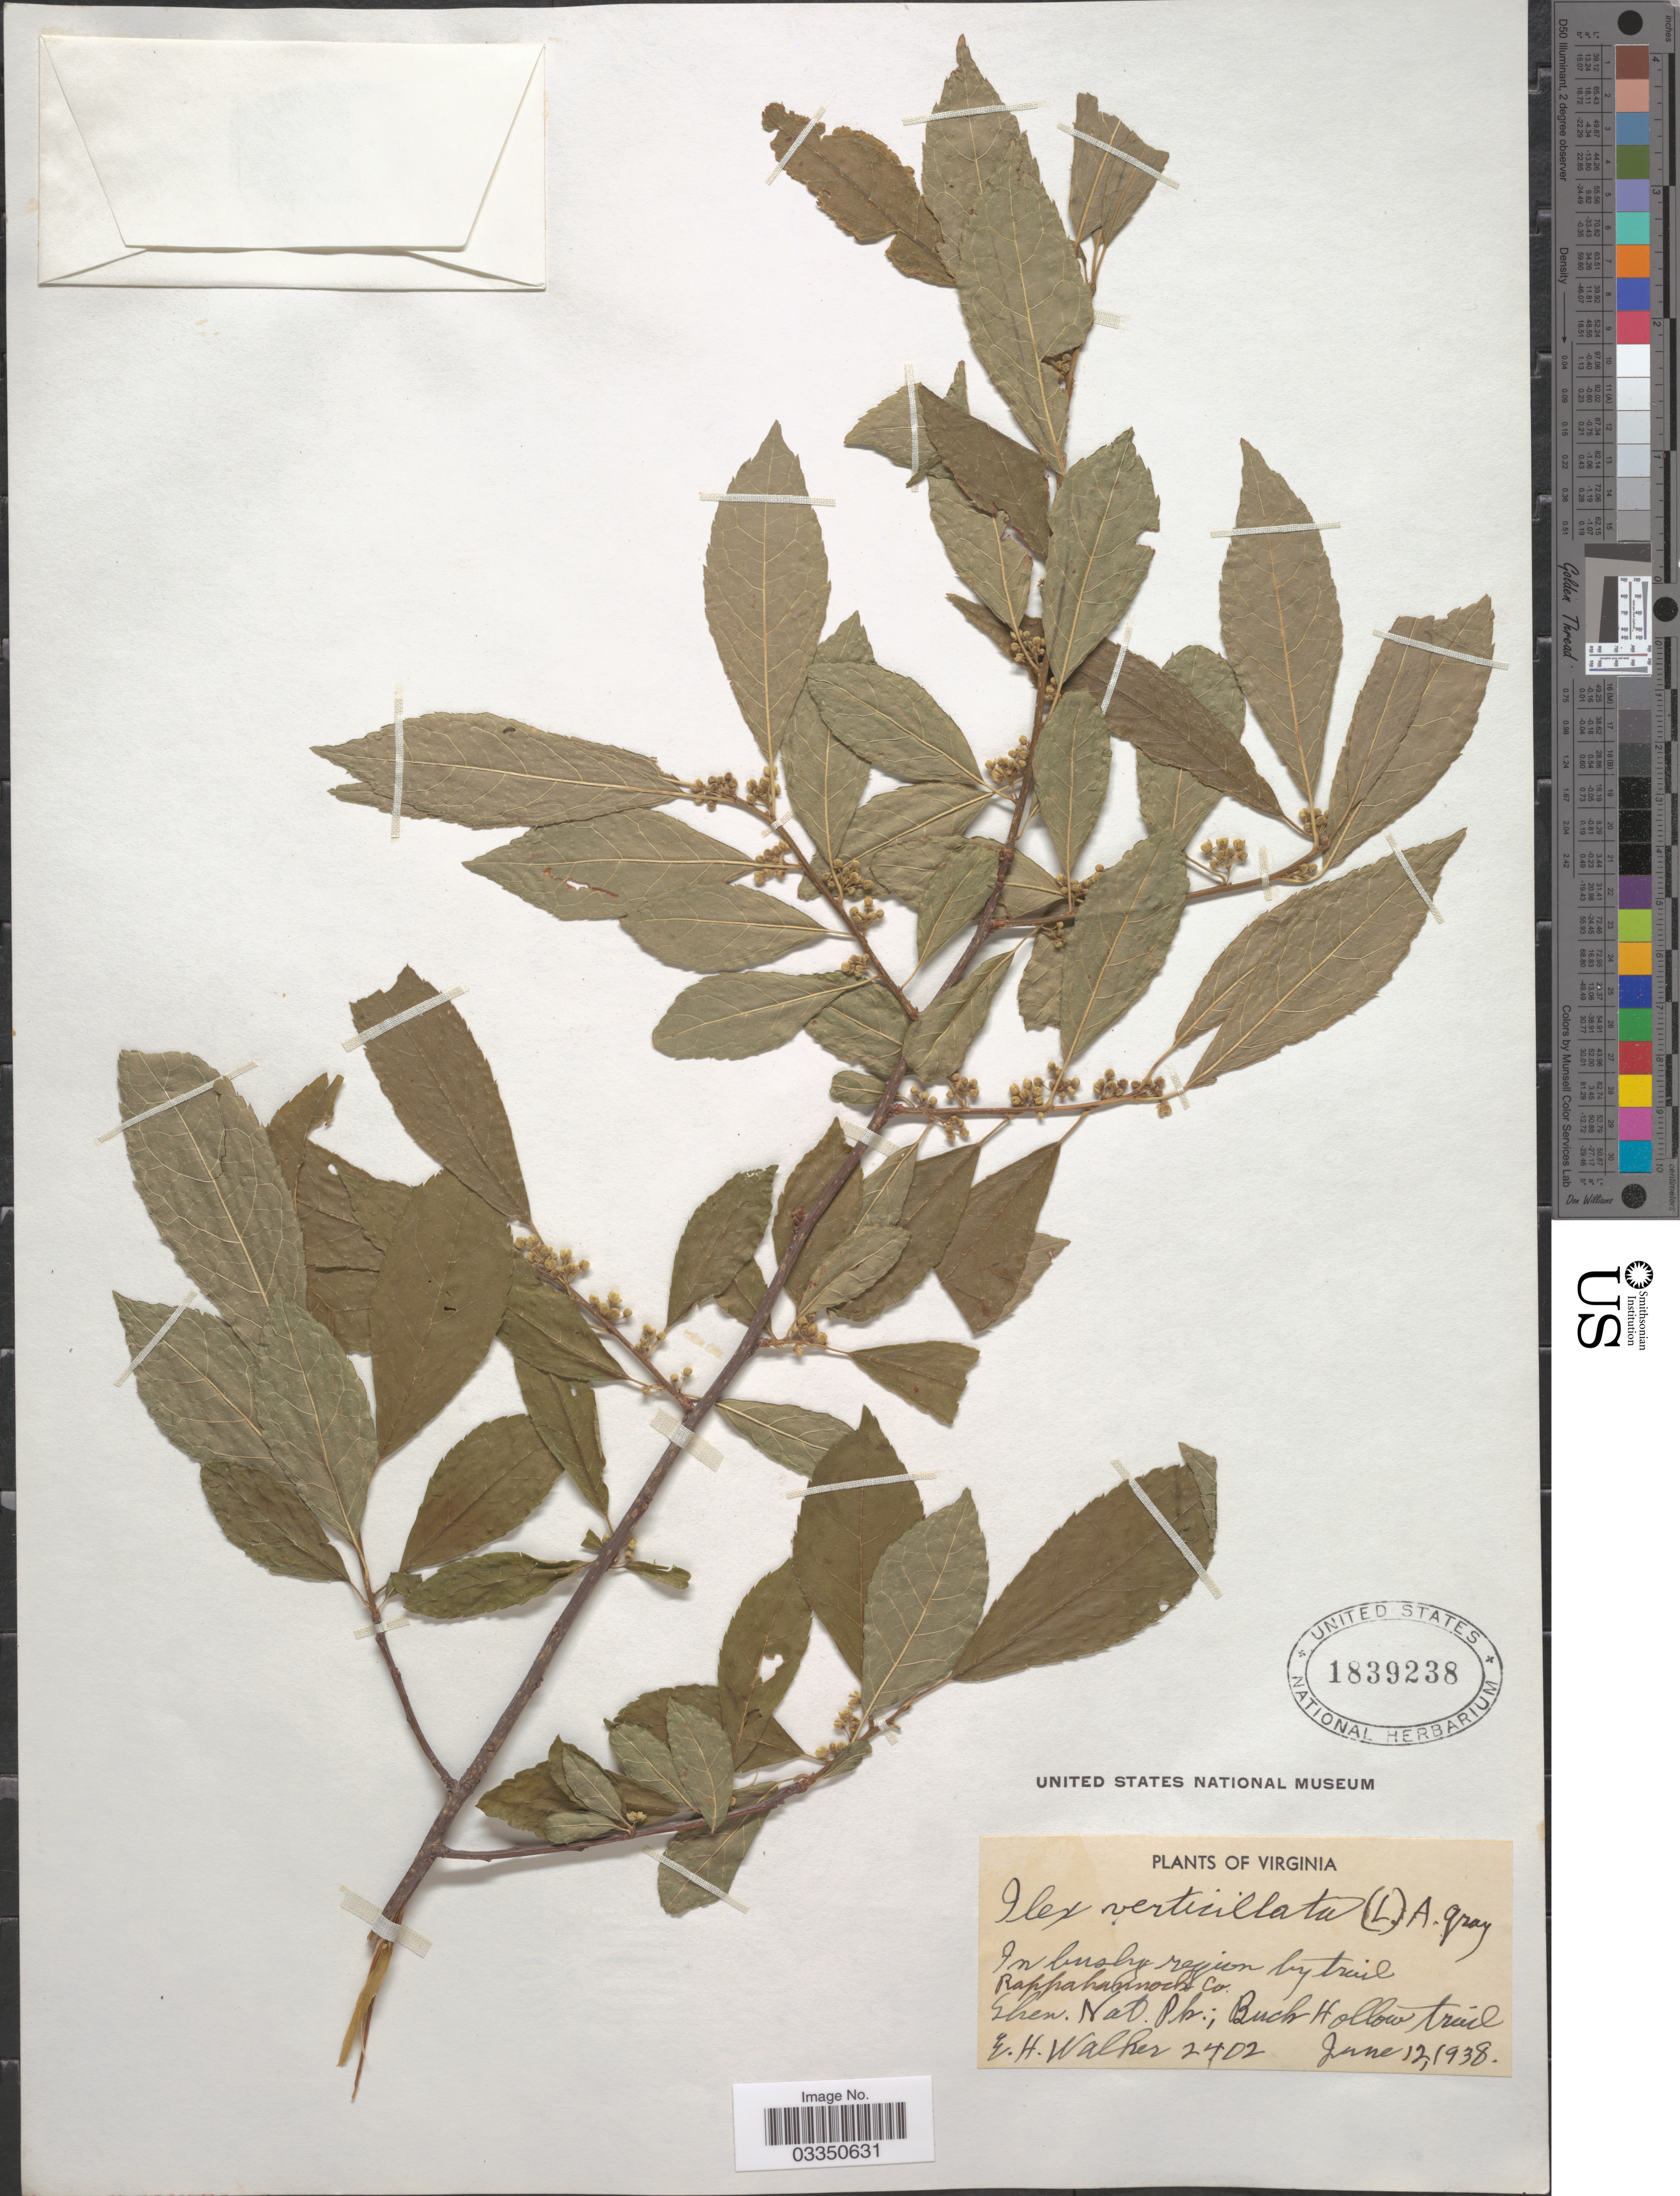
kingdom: Plantae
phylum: Tracheophyta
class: Magnoliopsida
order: Aquifoliales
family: Aquifoliaceae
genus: Ilex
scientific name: Ilex verticillata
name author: (L.) A. Gray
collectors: E. H. Walker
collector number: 2402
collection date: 1938-06-12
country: United States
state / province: Virginia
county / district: Rappahannock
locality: Shen. Nat. Pk.; Buck Hollow trail.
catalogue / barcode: US 1839238